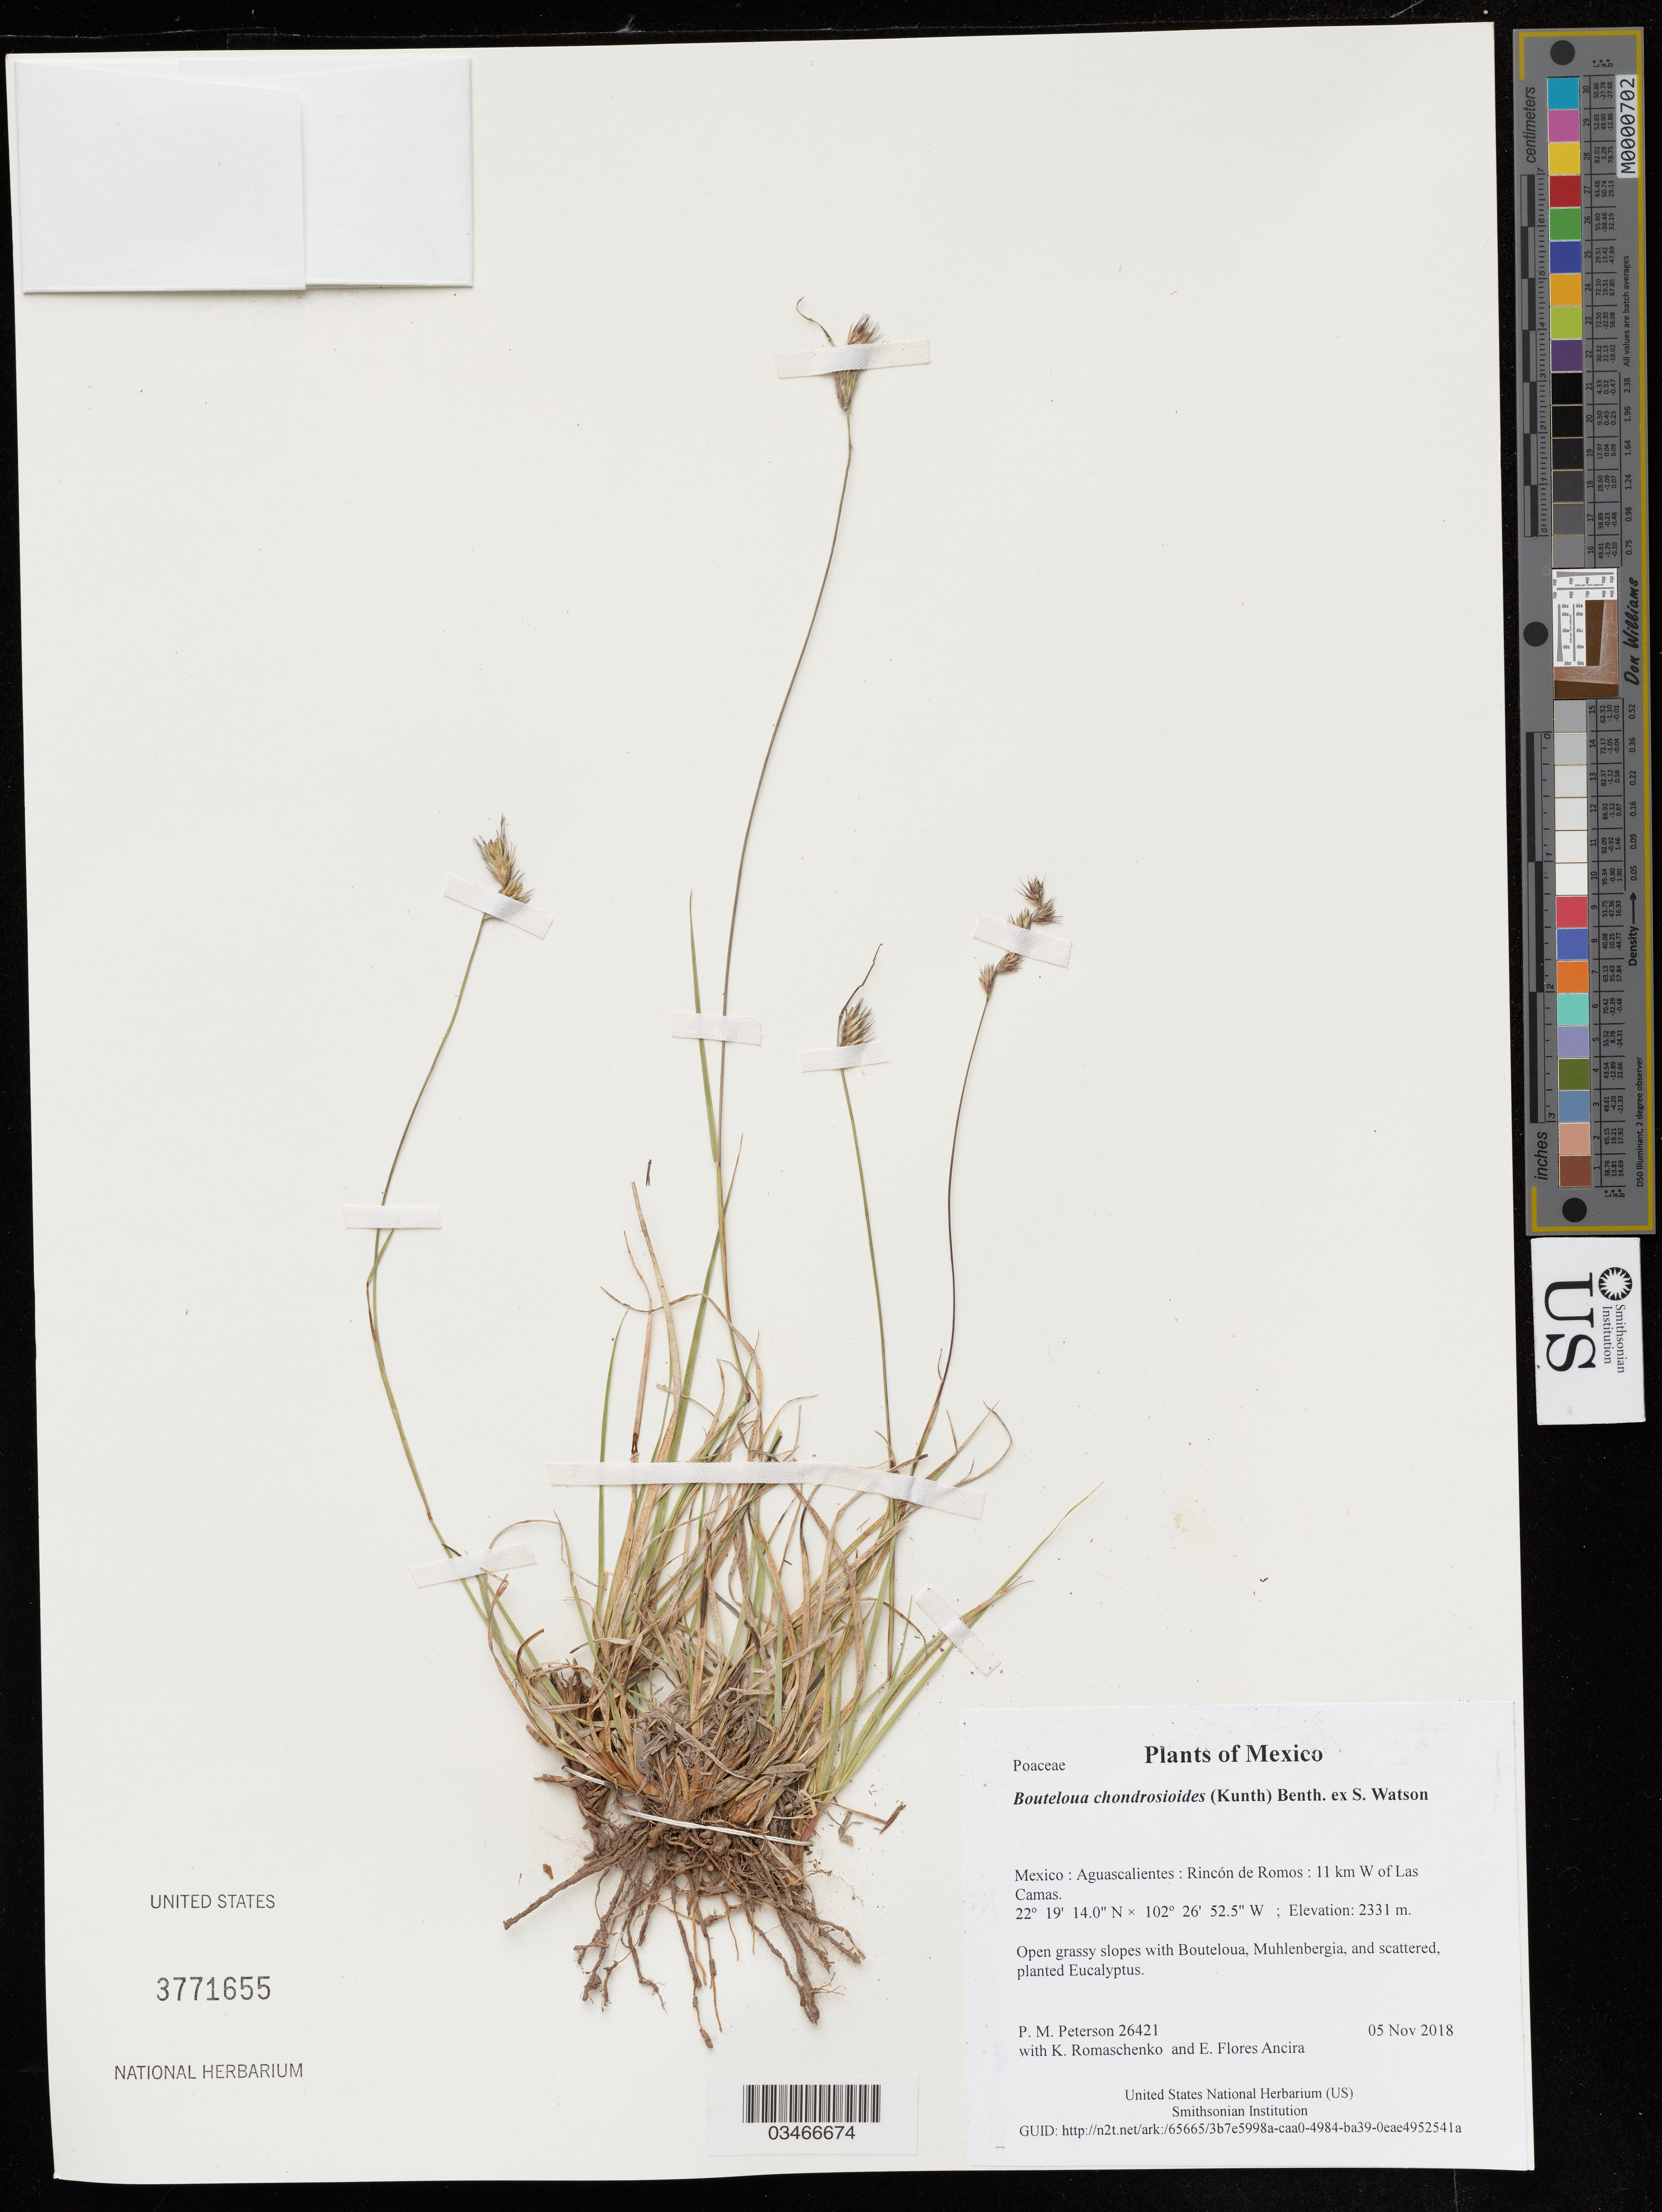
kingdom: Plantae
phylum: Tracheophyta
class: Liliopsida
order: Poales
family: Poaceae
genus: Bouteloua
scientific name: Bouteloua chondrosioides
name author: (Kunth) Benth. ex S. Watson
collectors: P. M. Peterson, K. Romaschenko & E. Flores Ancira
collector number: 26421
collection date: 2018-11-05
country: Mexico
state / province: Aguascalientes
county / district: Rincón de Romos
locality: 11 km W of Las Camas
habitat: Open grassy slopes with Bouteloua, Muhlenbergia, and scattered, planted Eucalyptus.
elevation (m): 2331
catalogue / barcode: US 3771655